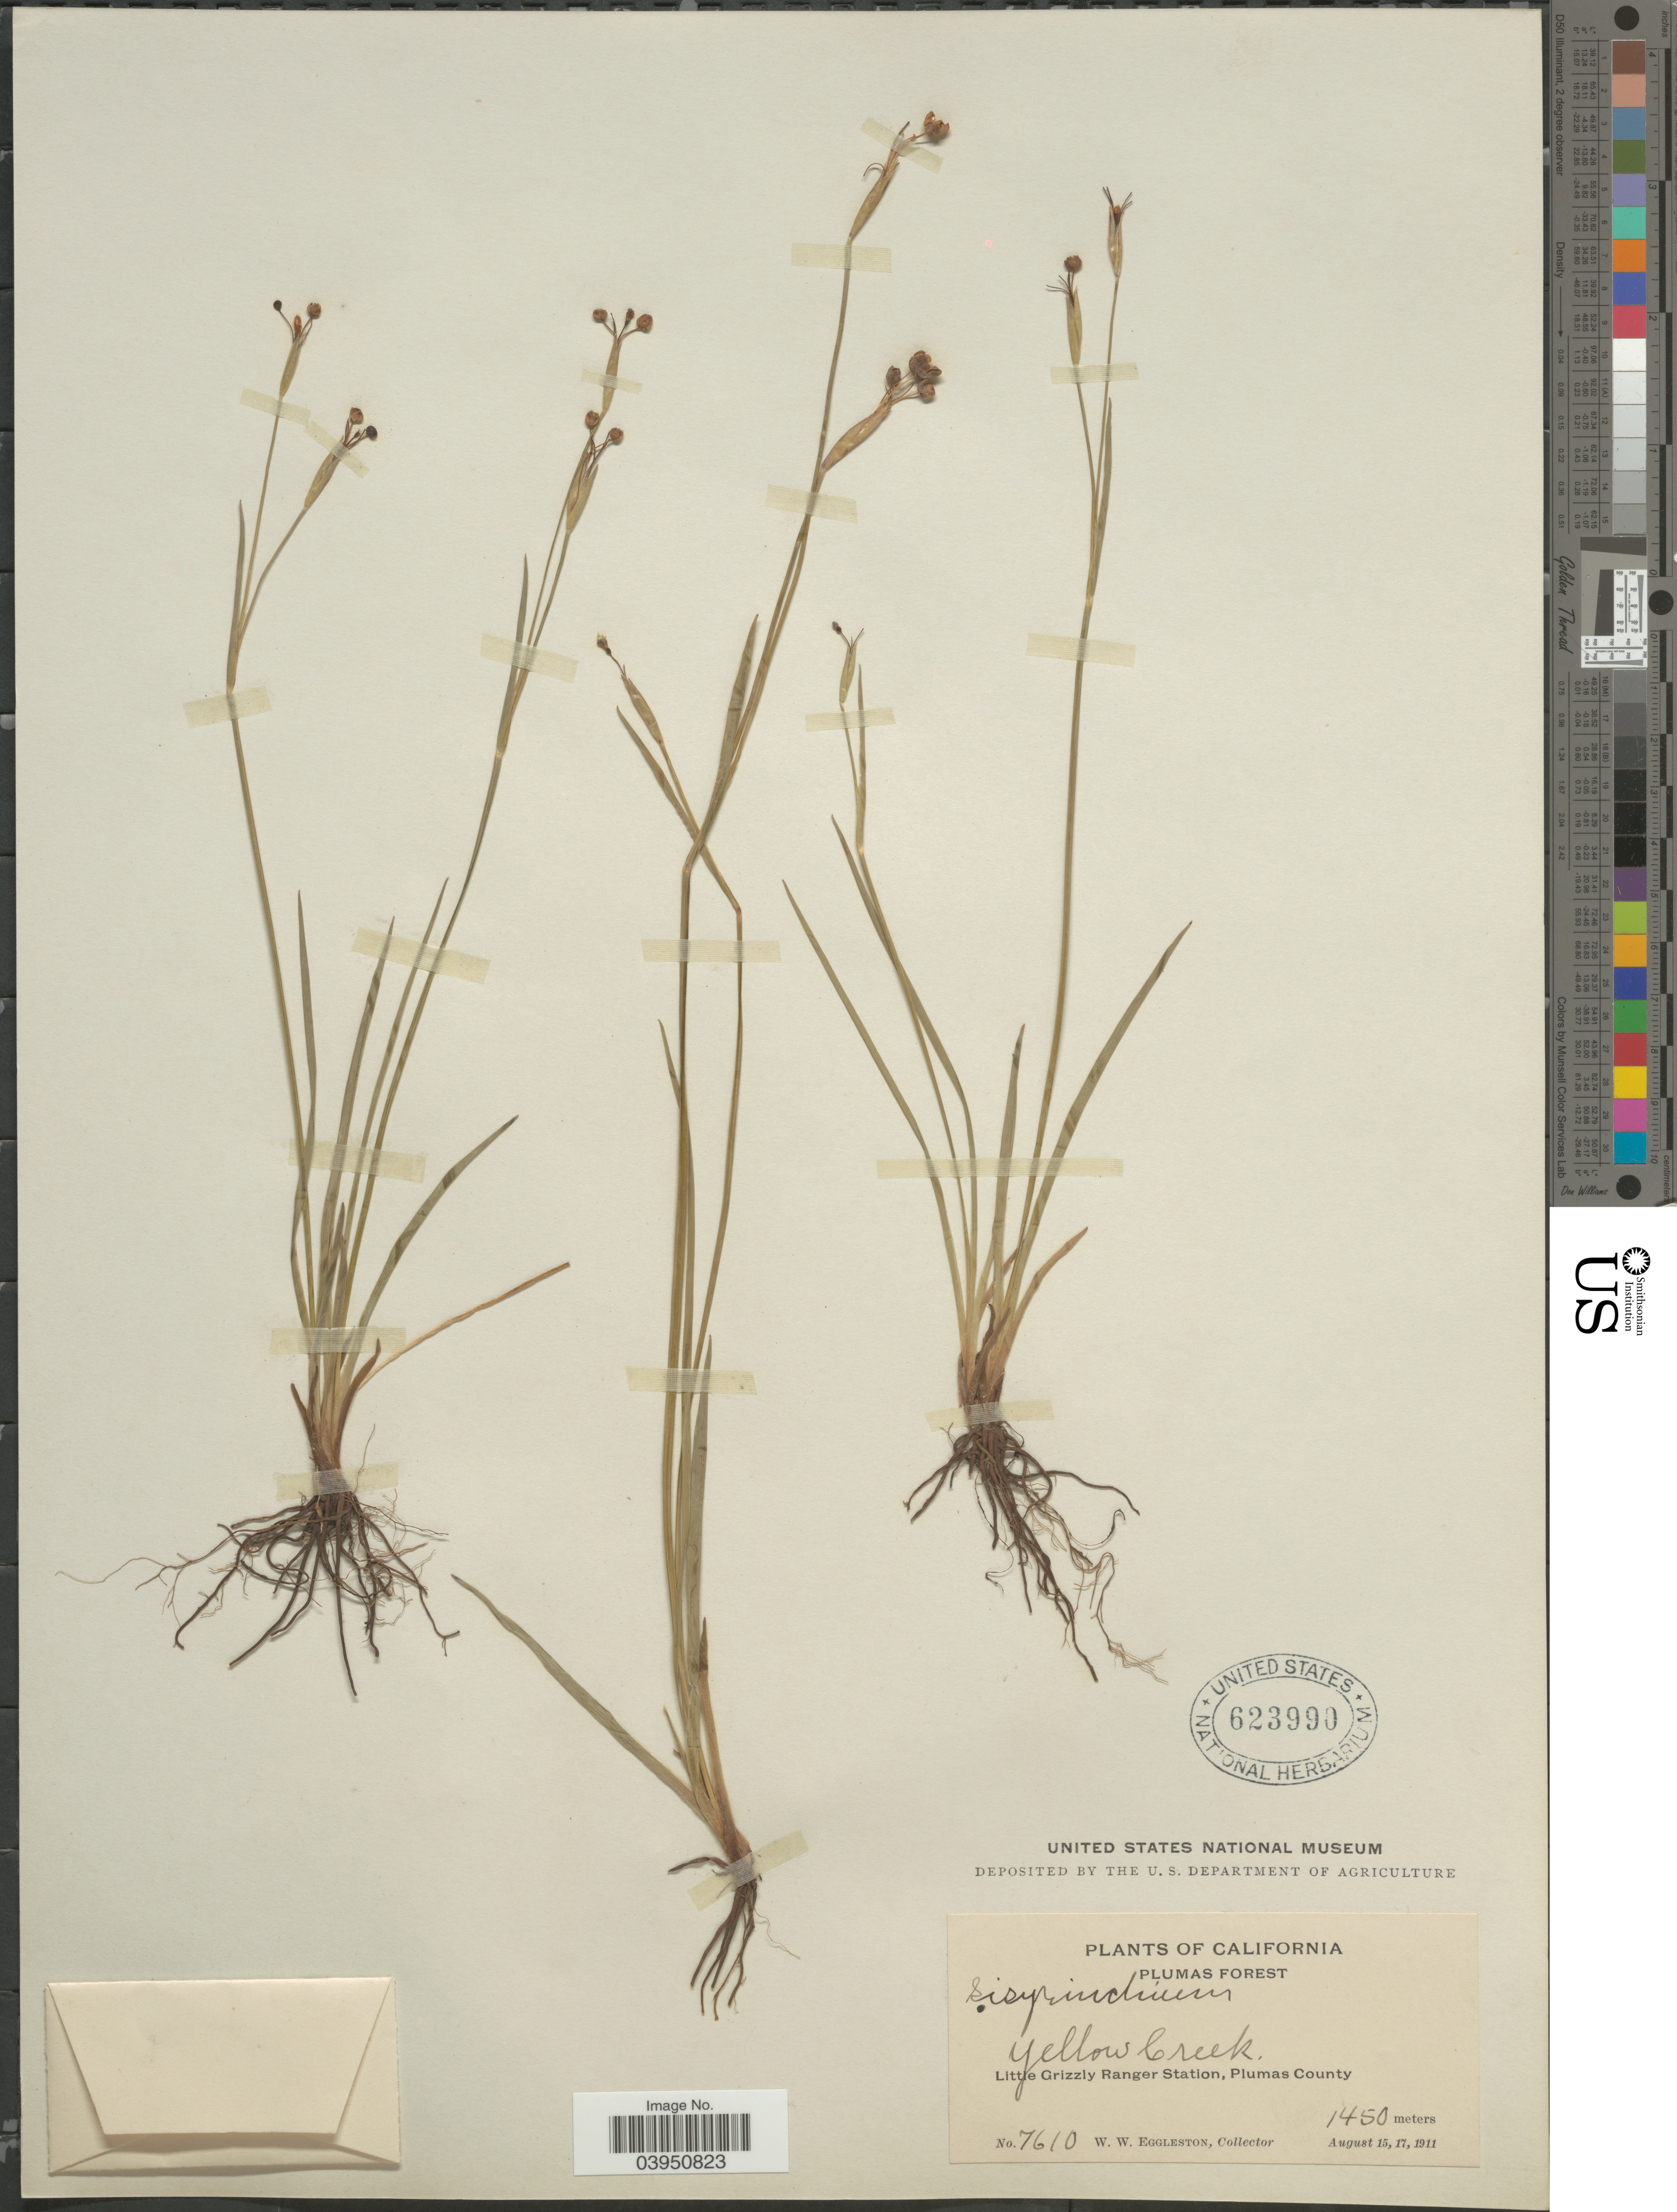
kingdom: Plantae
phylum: Tracheophyta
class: Liliopsida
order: Asparagales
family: Iridaceae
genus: Sisyrinchium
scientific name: Sisyrinchium eastwoodiae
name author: E.P. Bicknell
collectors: W. W. Eggleston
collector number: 7610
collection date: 1911-08-15/1911-08-17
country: United States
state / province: California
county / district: Plumas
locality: Plumas Forest. Yellow Creek. Little Grizzly Ranger Station, Plumas County.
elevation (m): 1450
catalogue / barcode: US 623990